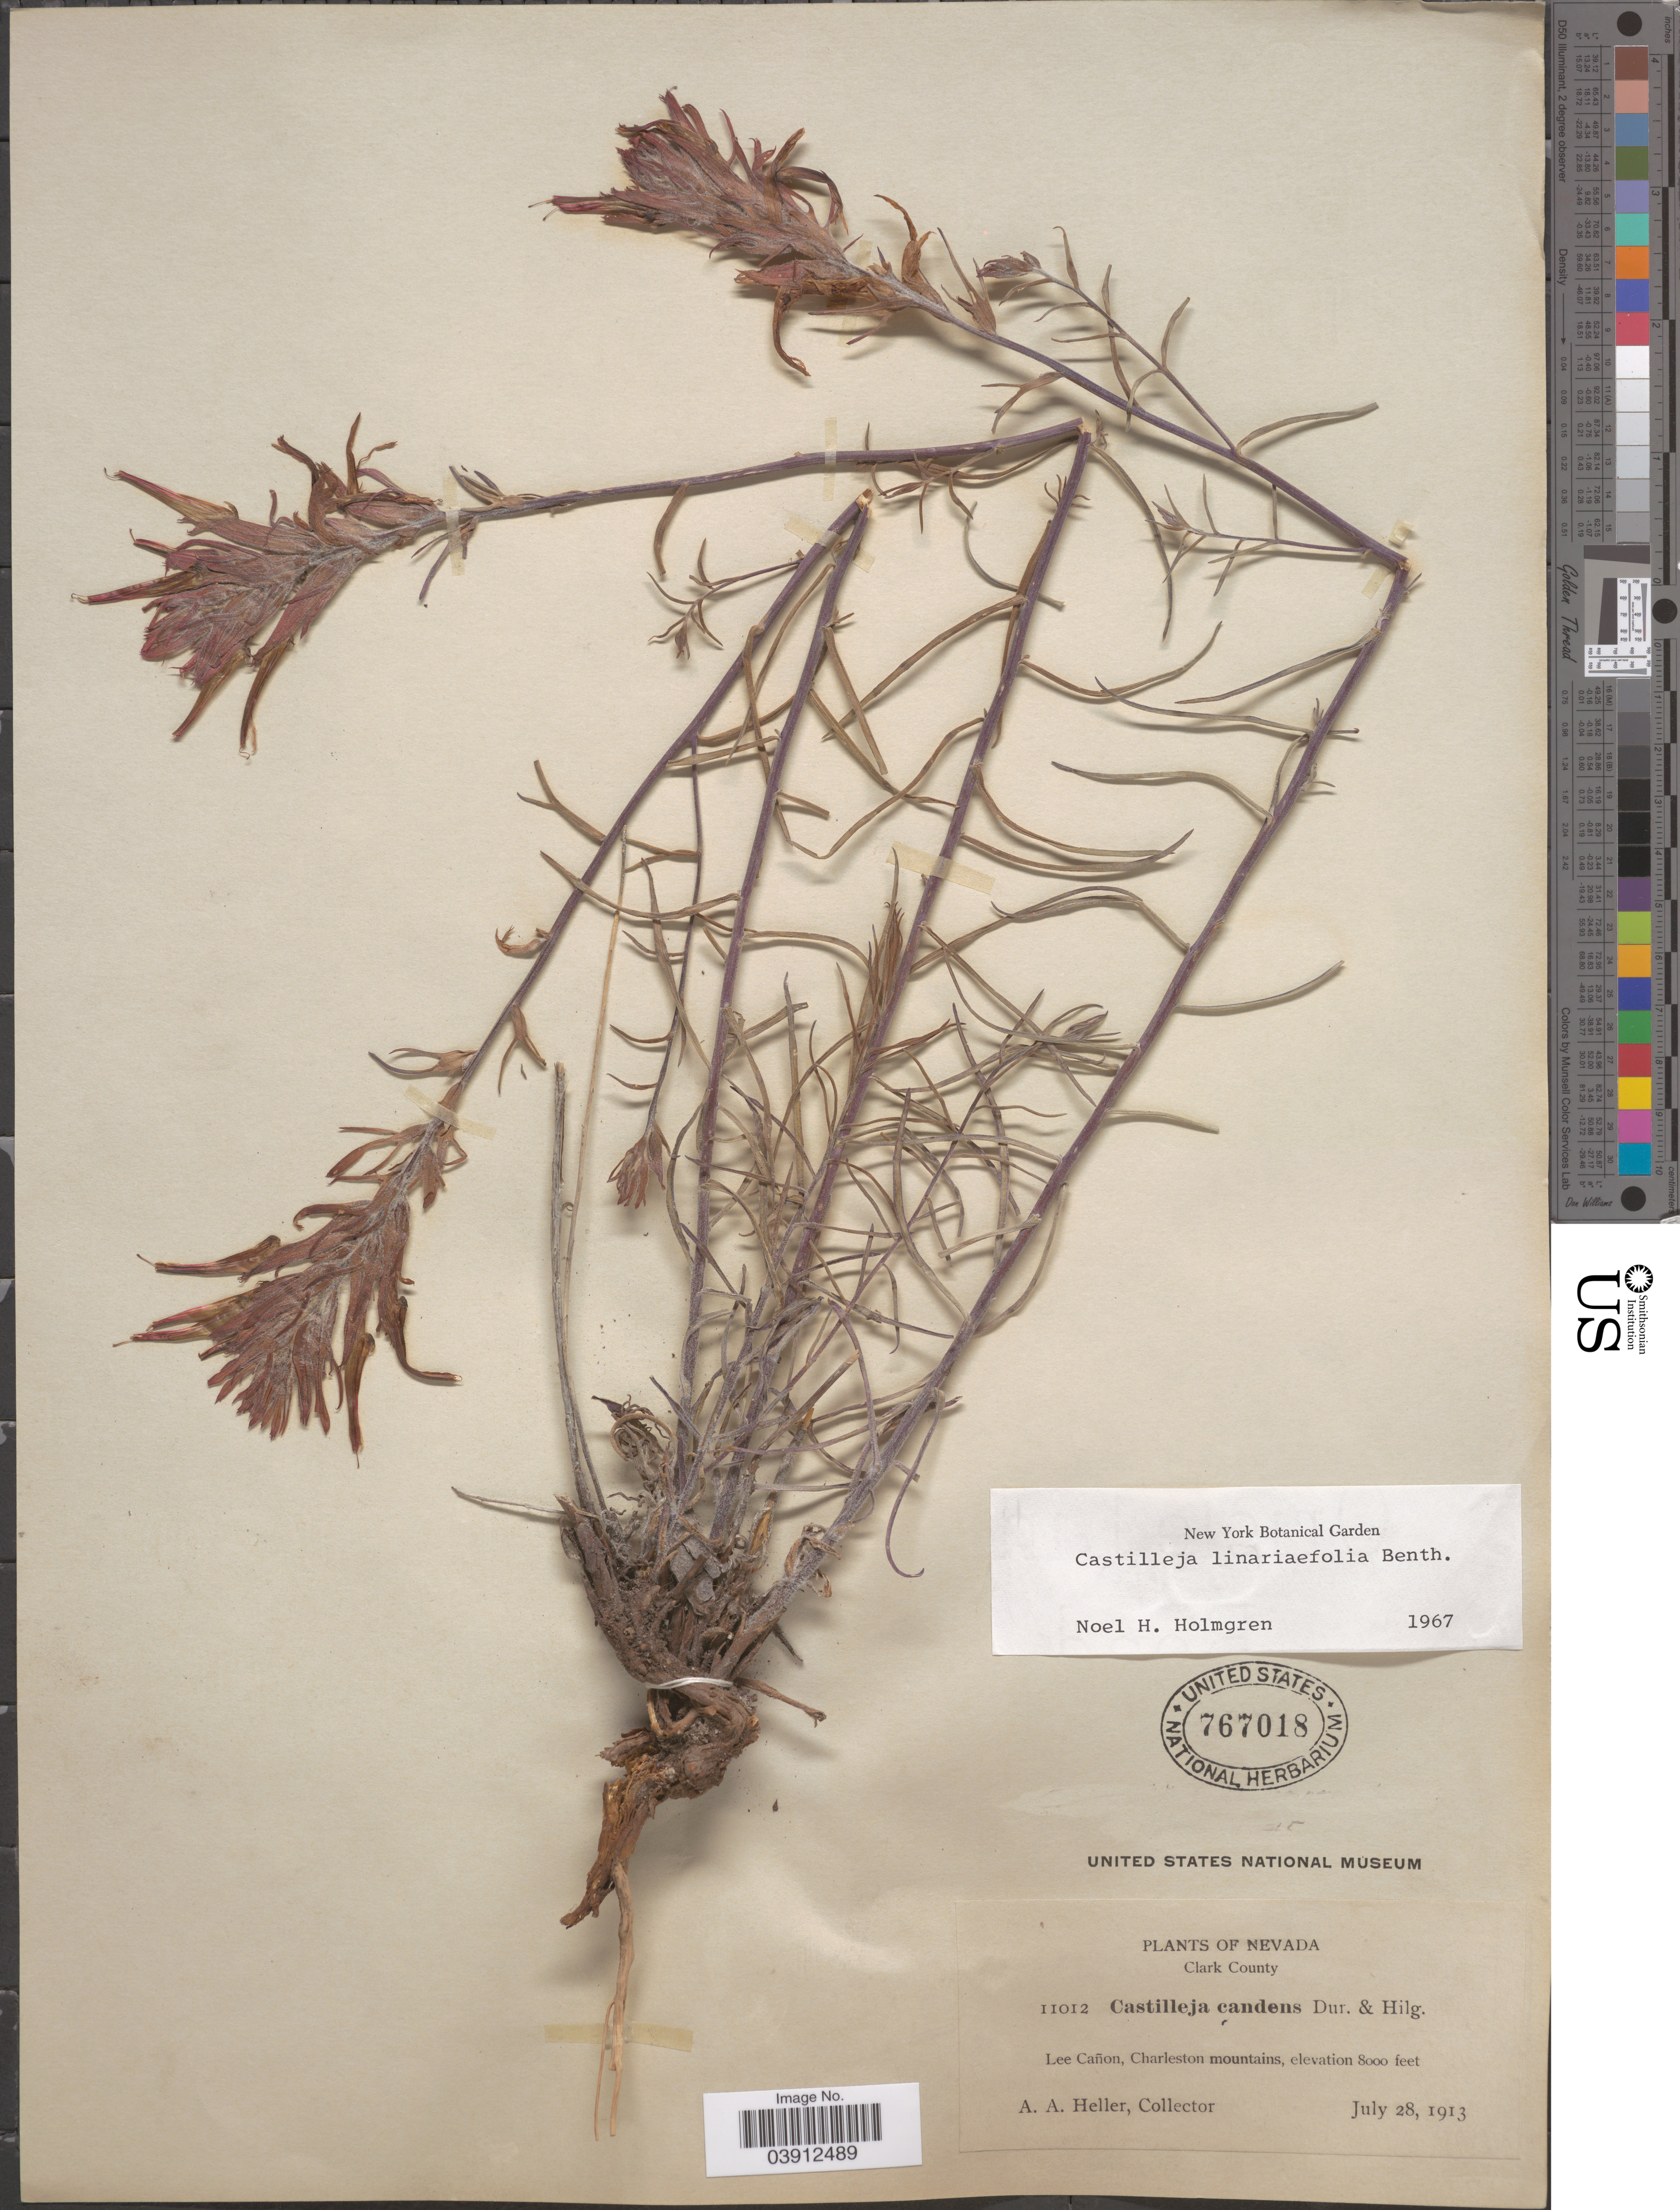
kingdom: Plantae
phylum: Tracheophyta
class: Magnoliopsida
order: Lamiales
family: Orobanchaceae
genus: Castilleja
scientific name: Castilleja linariifolia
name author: Benth.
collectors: A. A. Heller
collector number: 11012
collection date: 1913-07-28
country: United States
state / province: Nevada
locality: Clark County. Lee Cañon, Charleston mountains.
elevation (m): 2438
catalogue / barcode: US 767018